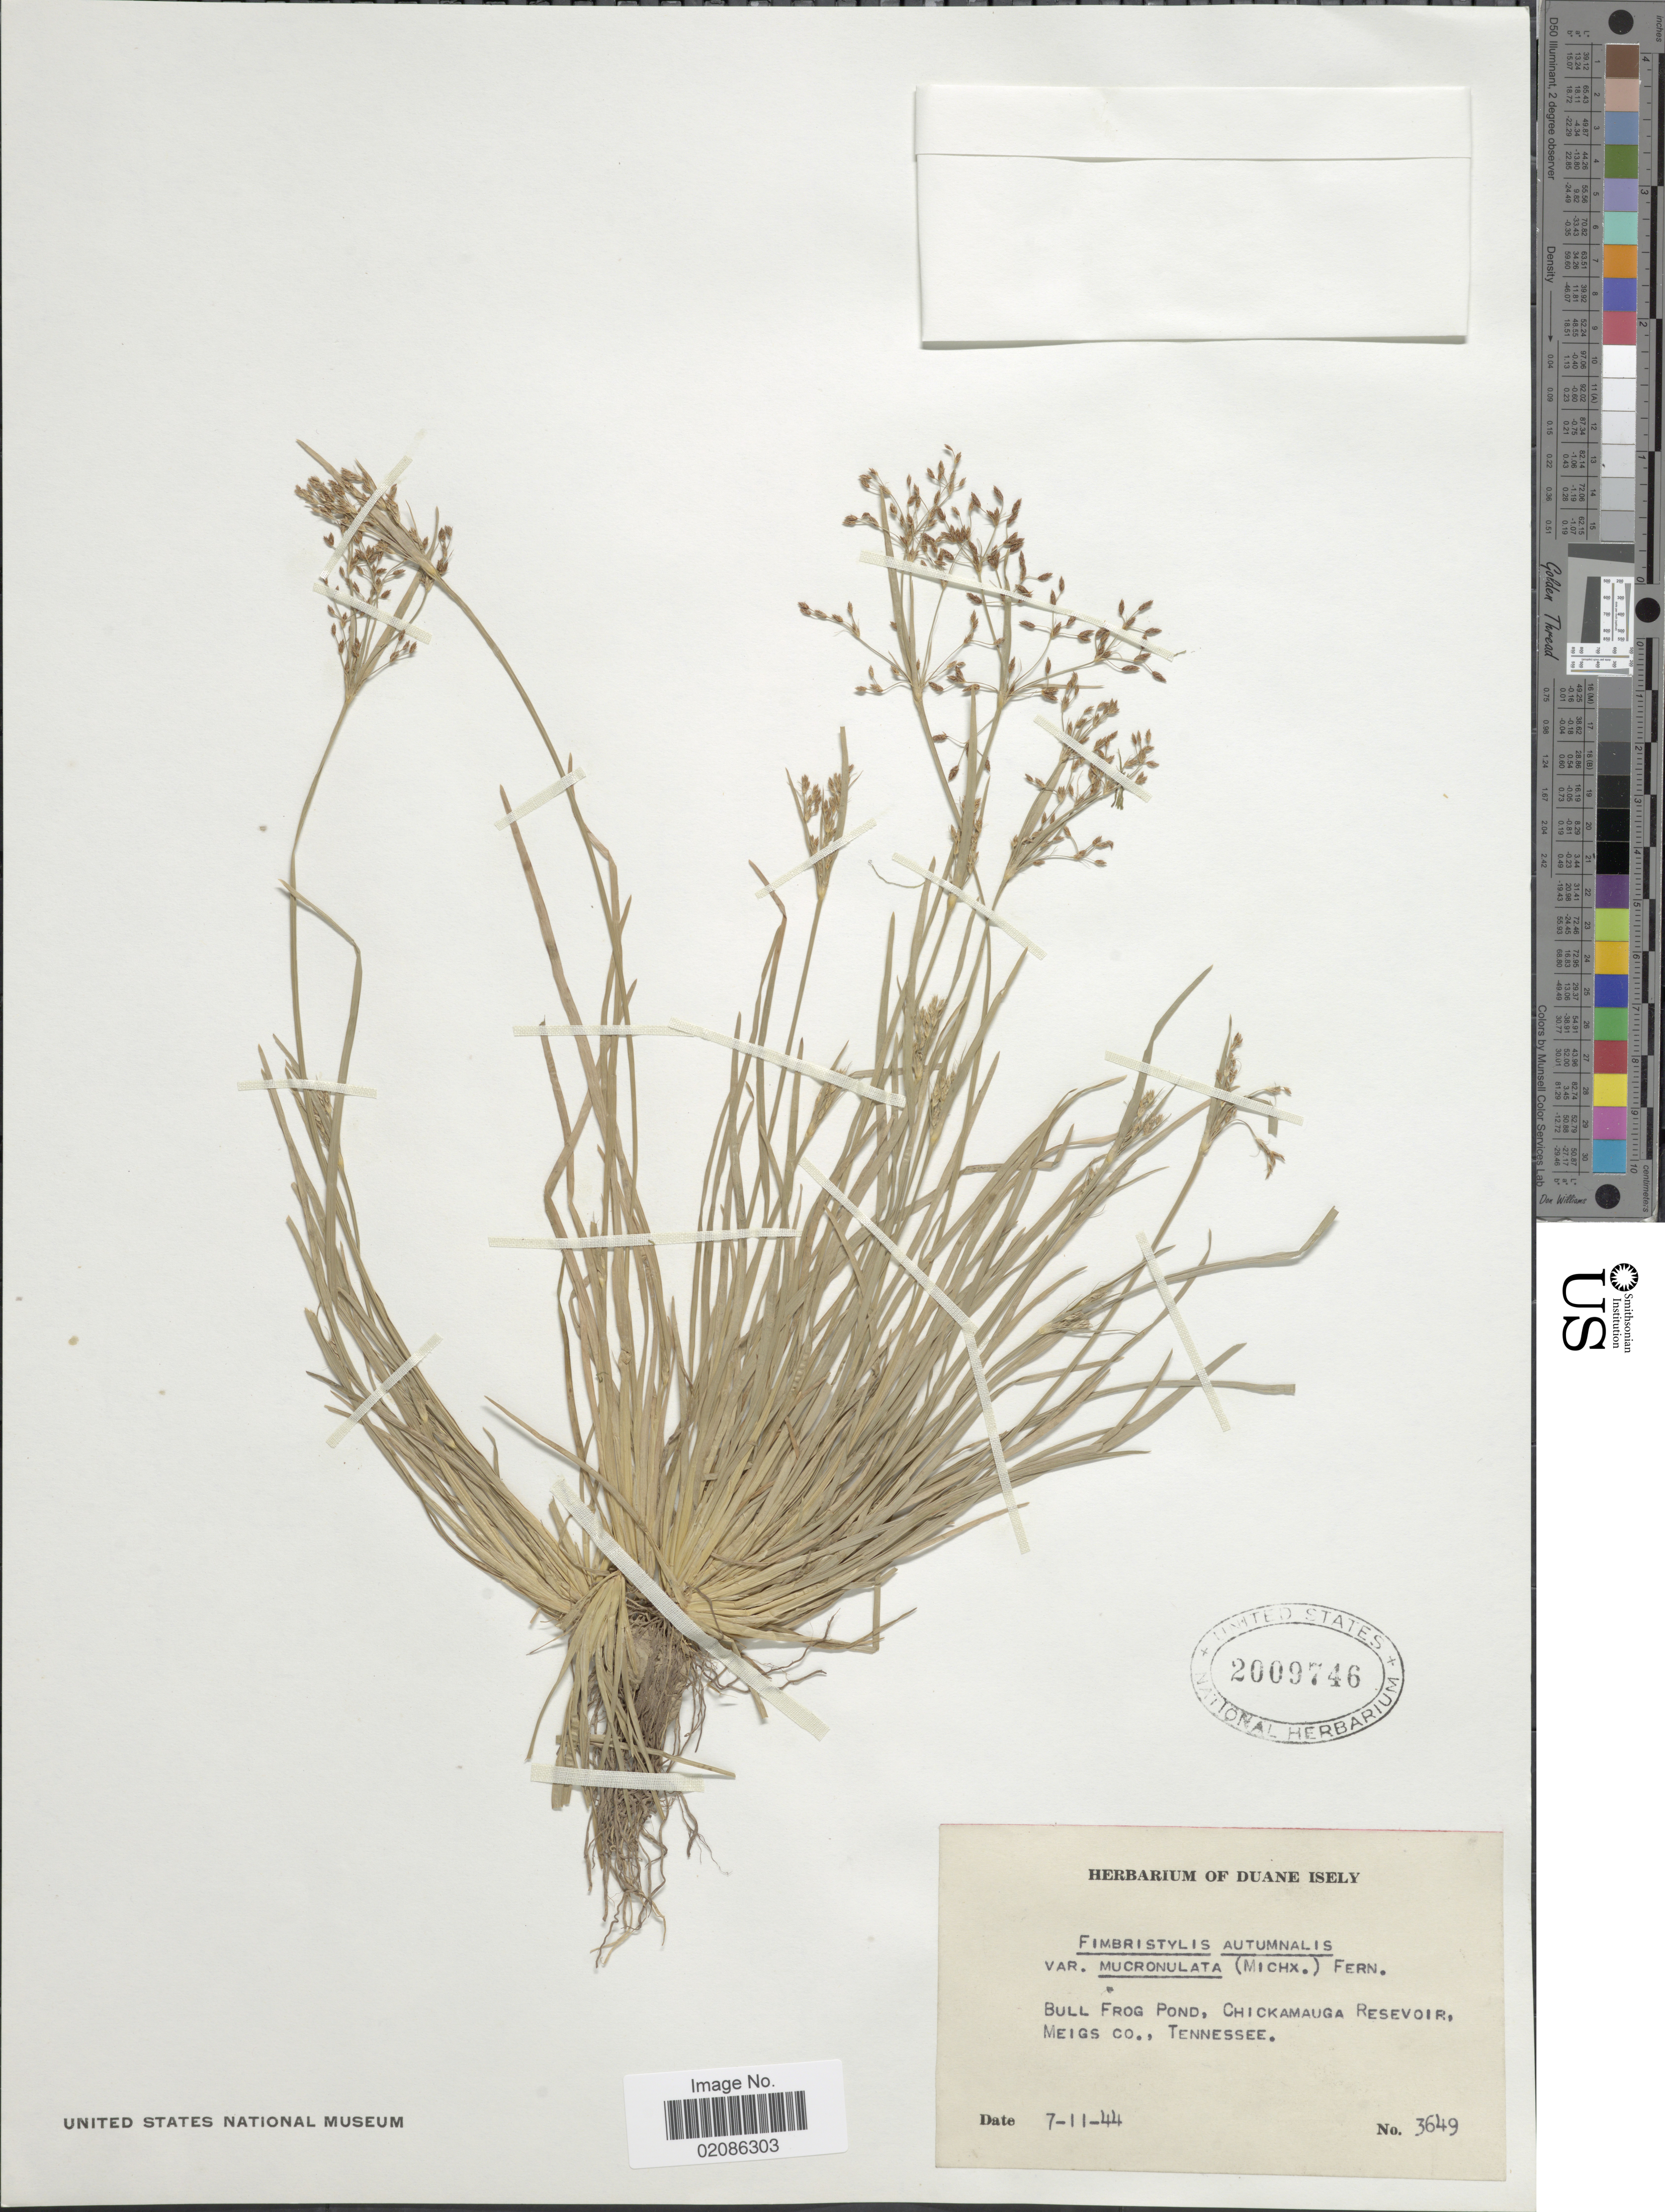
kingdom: Plantae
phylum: Tracheophyta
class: Liliopsida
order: Poales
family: Cyperaceae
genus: Fimbristylis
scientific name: Fimbristylis autumnalis (L.) Roem. & Schult.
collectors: ex. herb. Duane Isely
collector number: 3649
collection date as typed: Transcribed d/m/y: 11/7/44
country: United States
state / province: Tennessee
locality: Bull Frog Pond, Chickamauga Reservoir, Meigs Co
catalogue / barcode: US 2009746